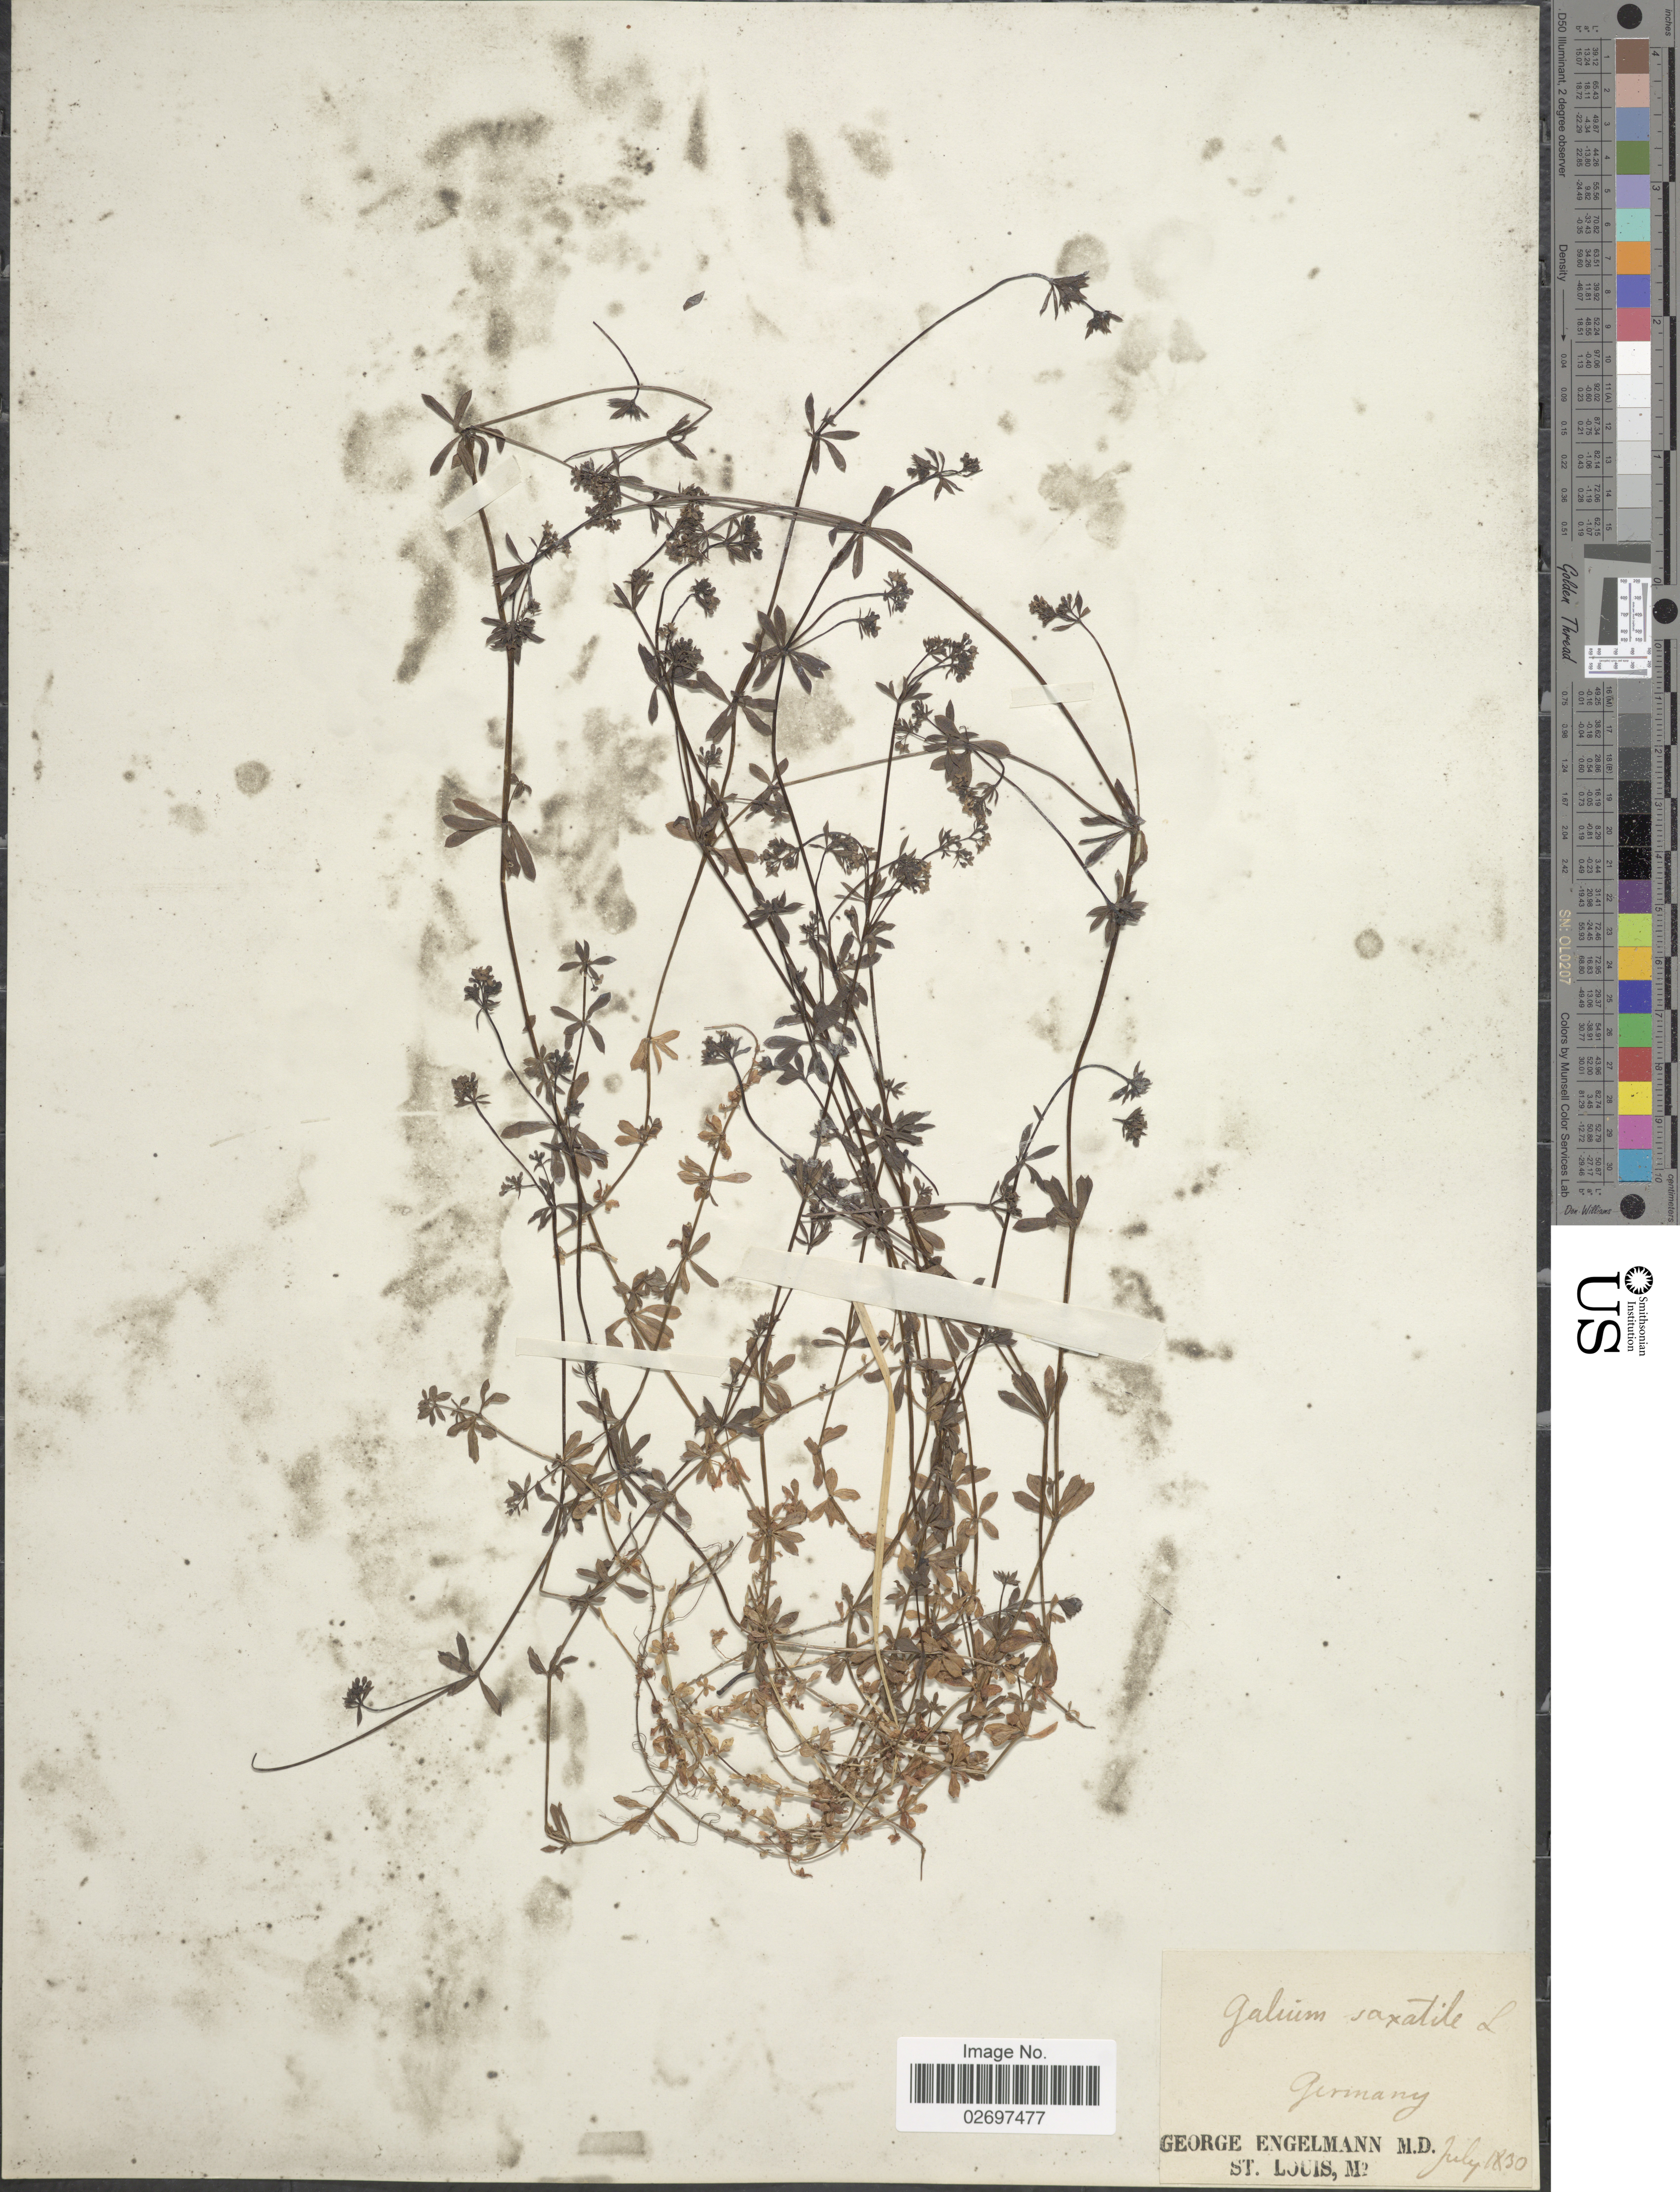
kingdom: Plantae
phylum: Tracheophyta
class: Magnoliopsida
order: Gentianales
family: Rubiaceae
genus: Galium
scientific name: Galium saxatile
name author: L.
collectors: G. Engelmann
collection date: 1830-07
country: Germany